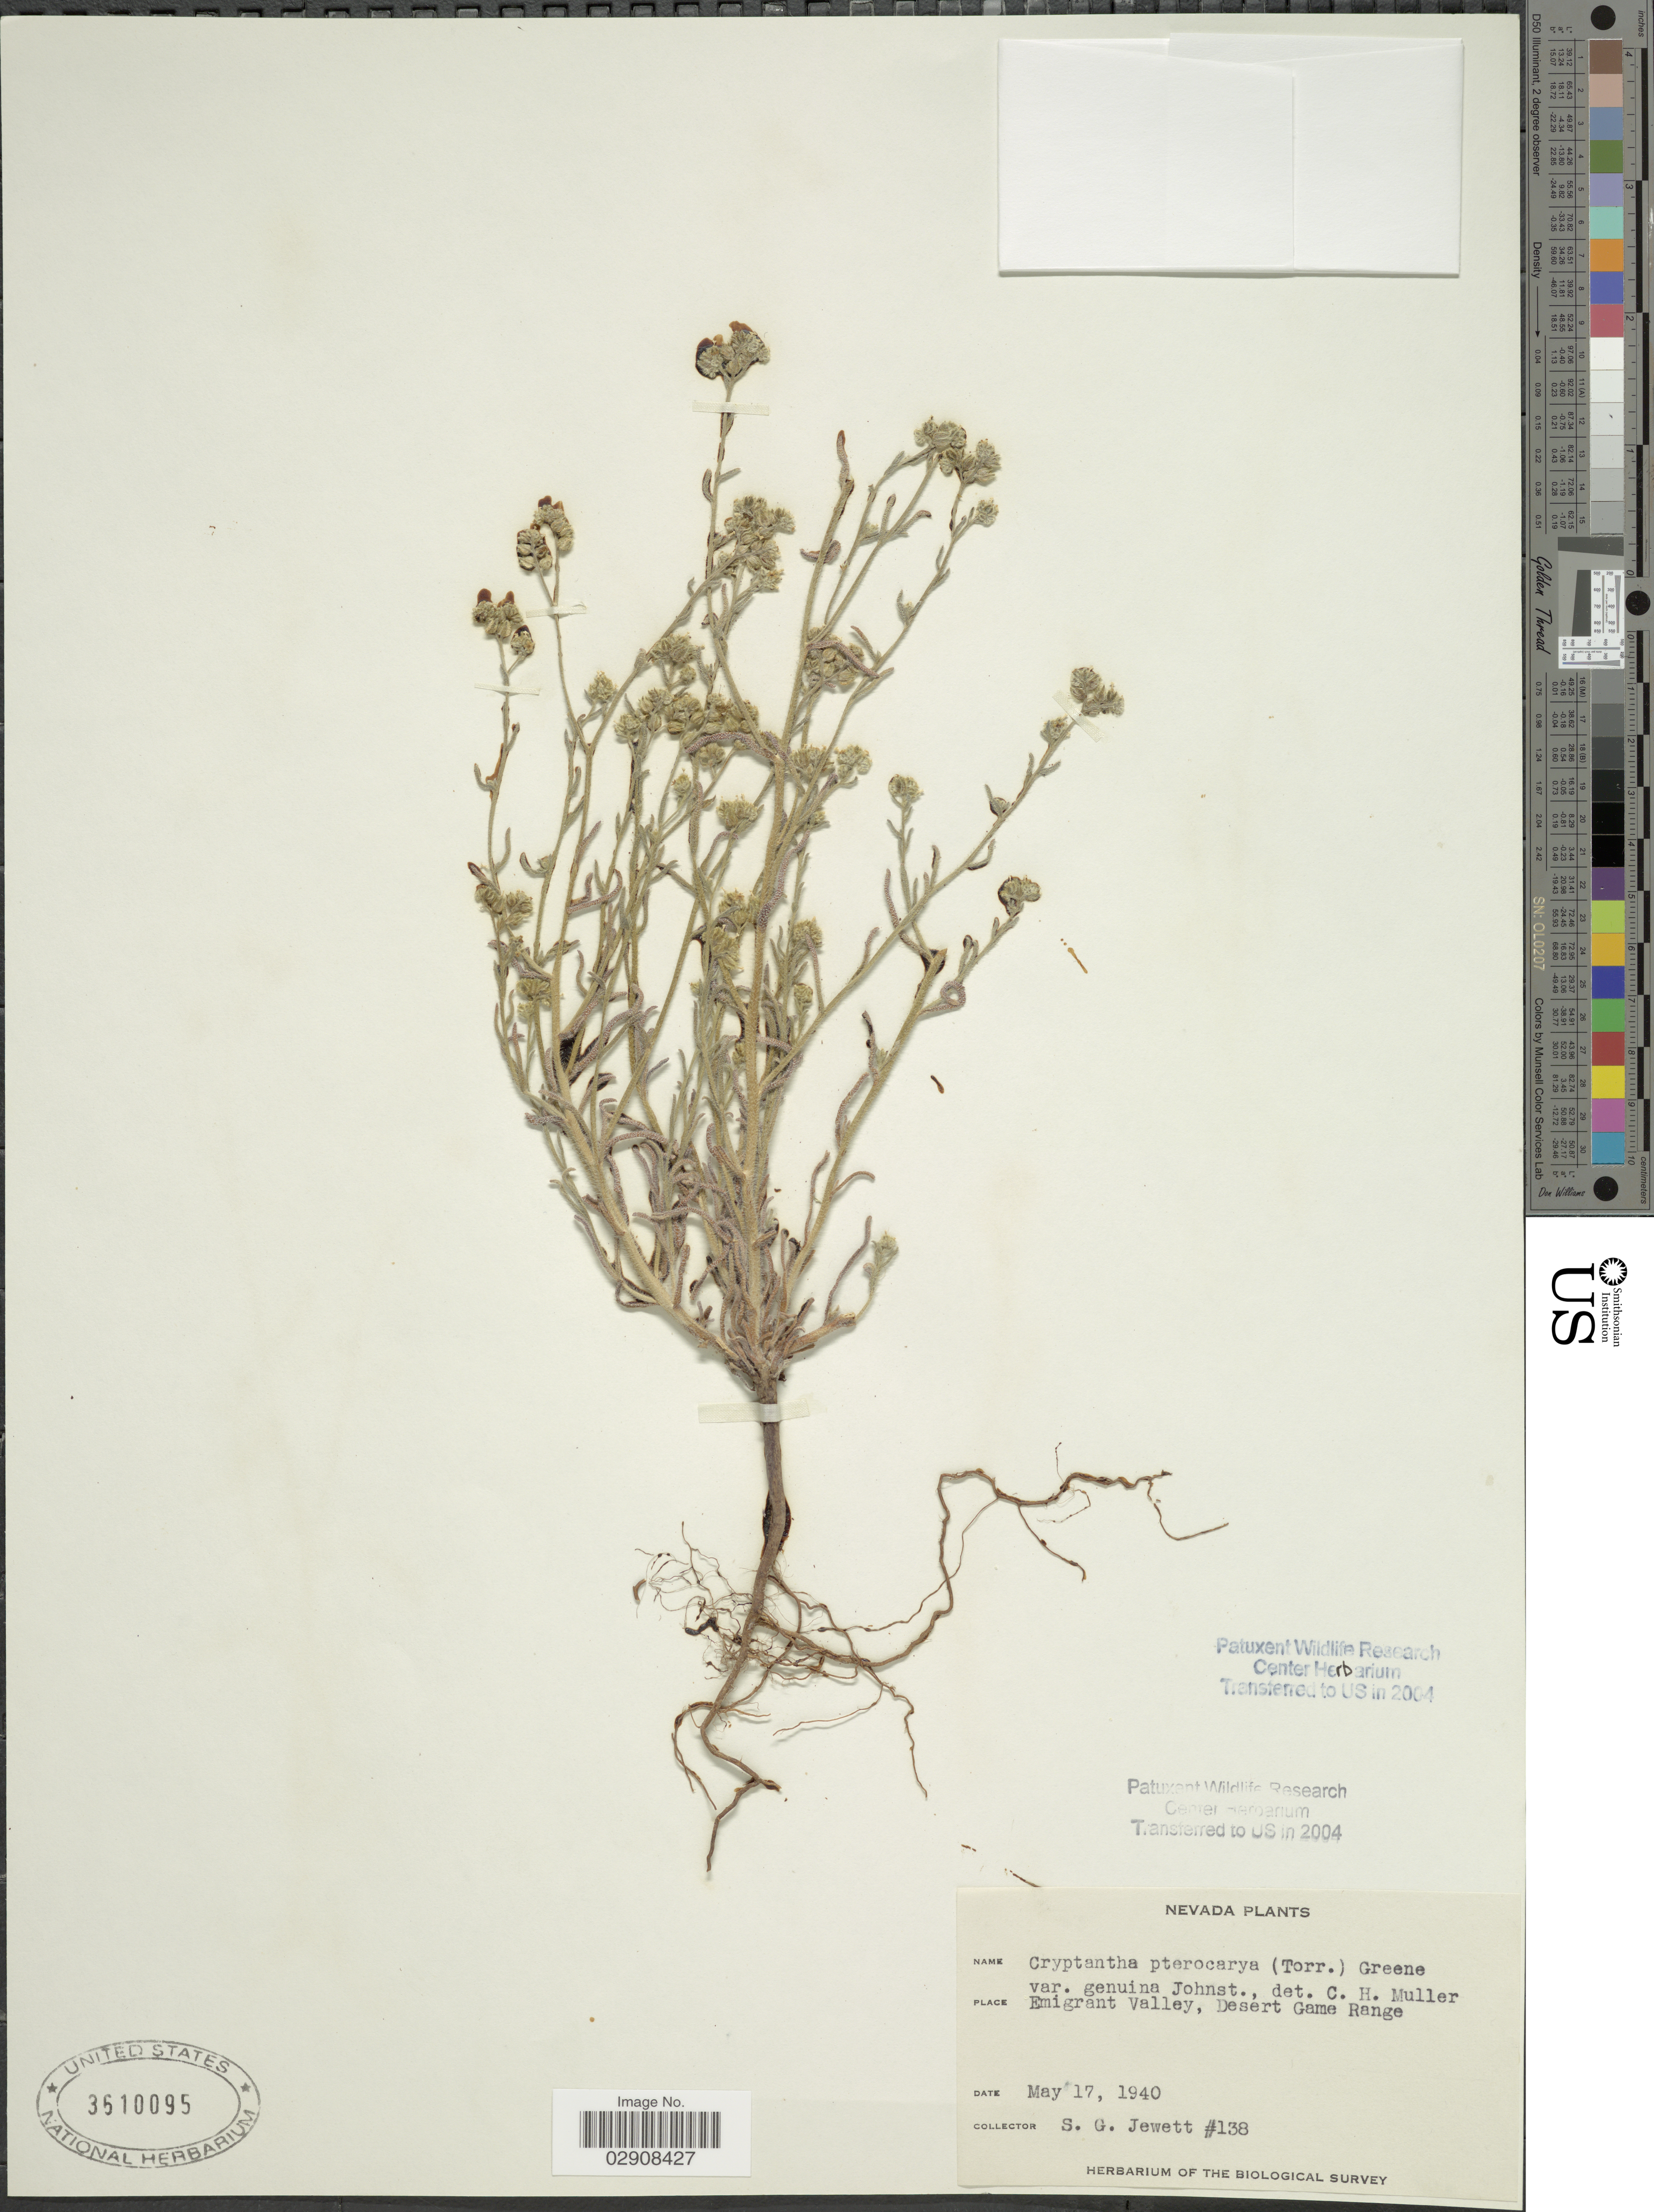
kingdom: Plantae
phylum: Tracheophyta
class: Magnoliopsida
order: Boraginales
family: Boraginaceae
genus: Cryptantha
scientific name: Cryptantha pterocarya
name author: (Torr.) Greene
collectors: S. Jewett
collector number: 138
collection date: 1940-05-17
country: United States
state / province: Nevada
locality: Emigrent Valley, Desert Game Range.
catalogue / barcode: US 3610095